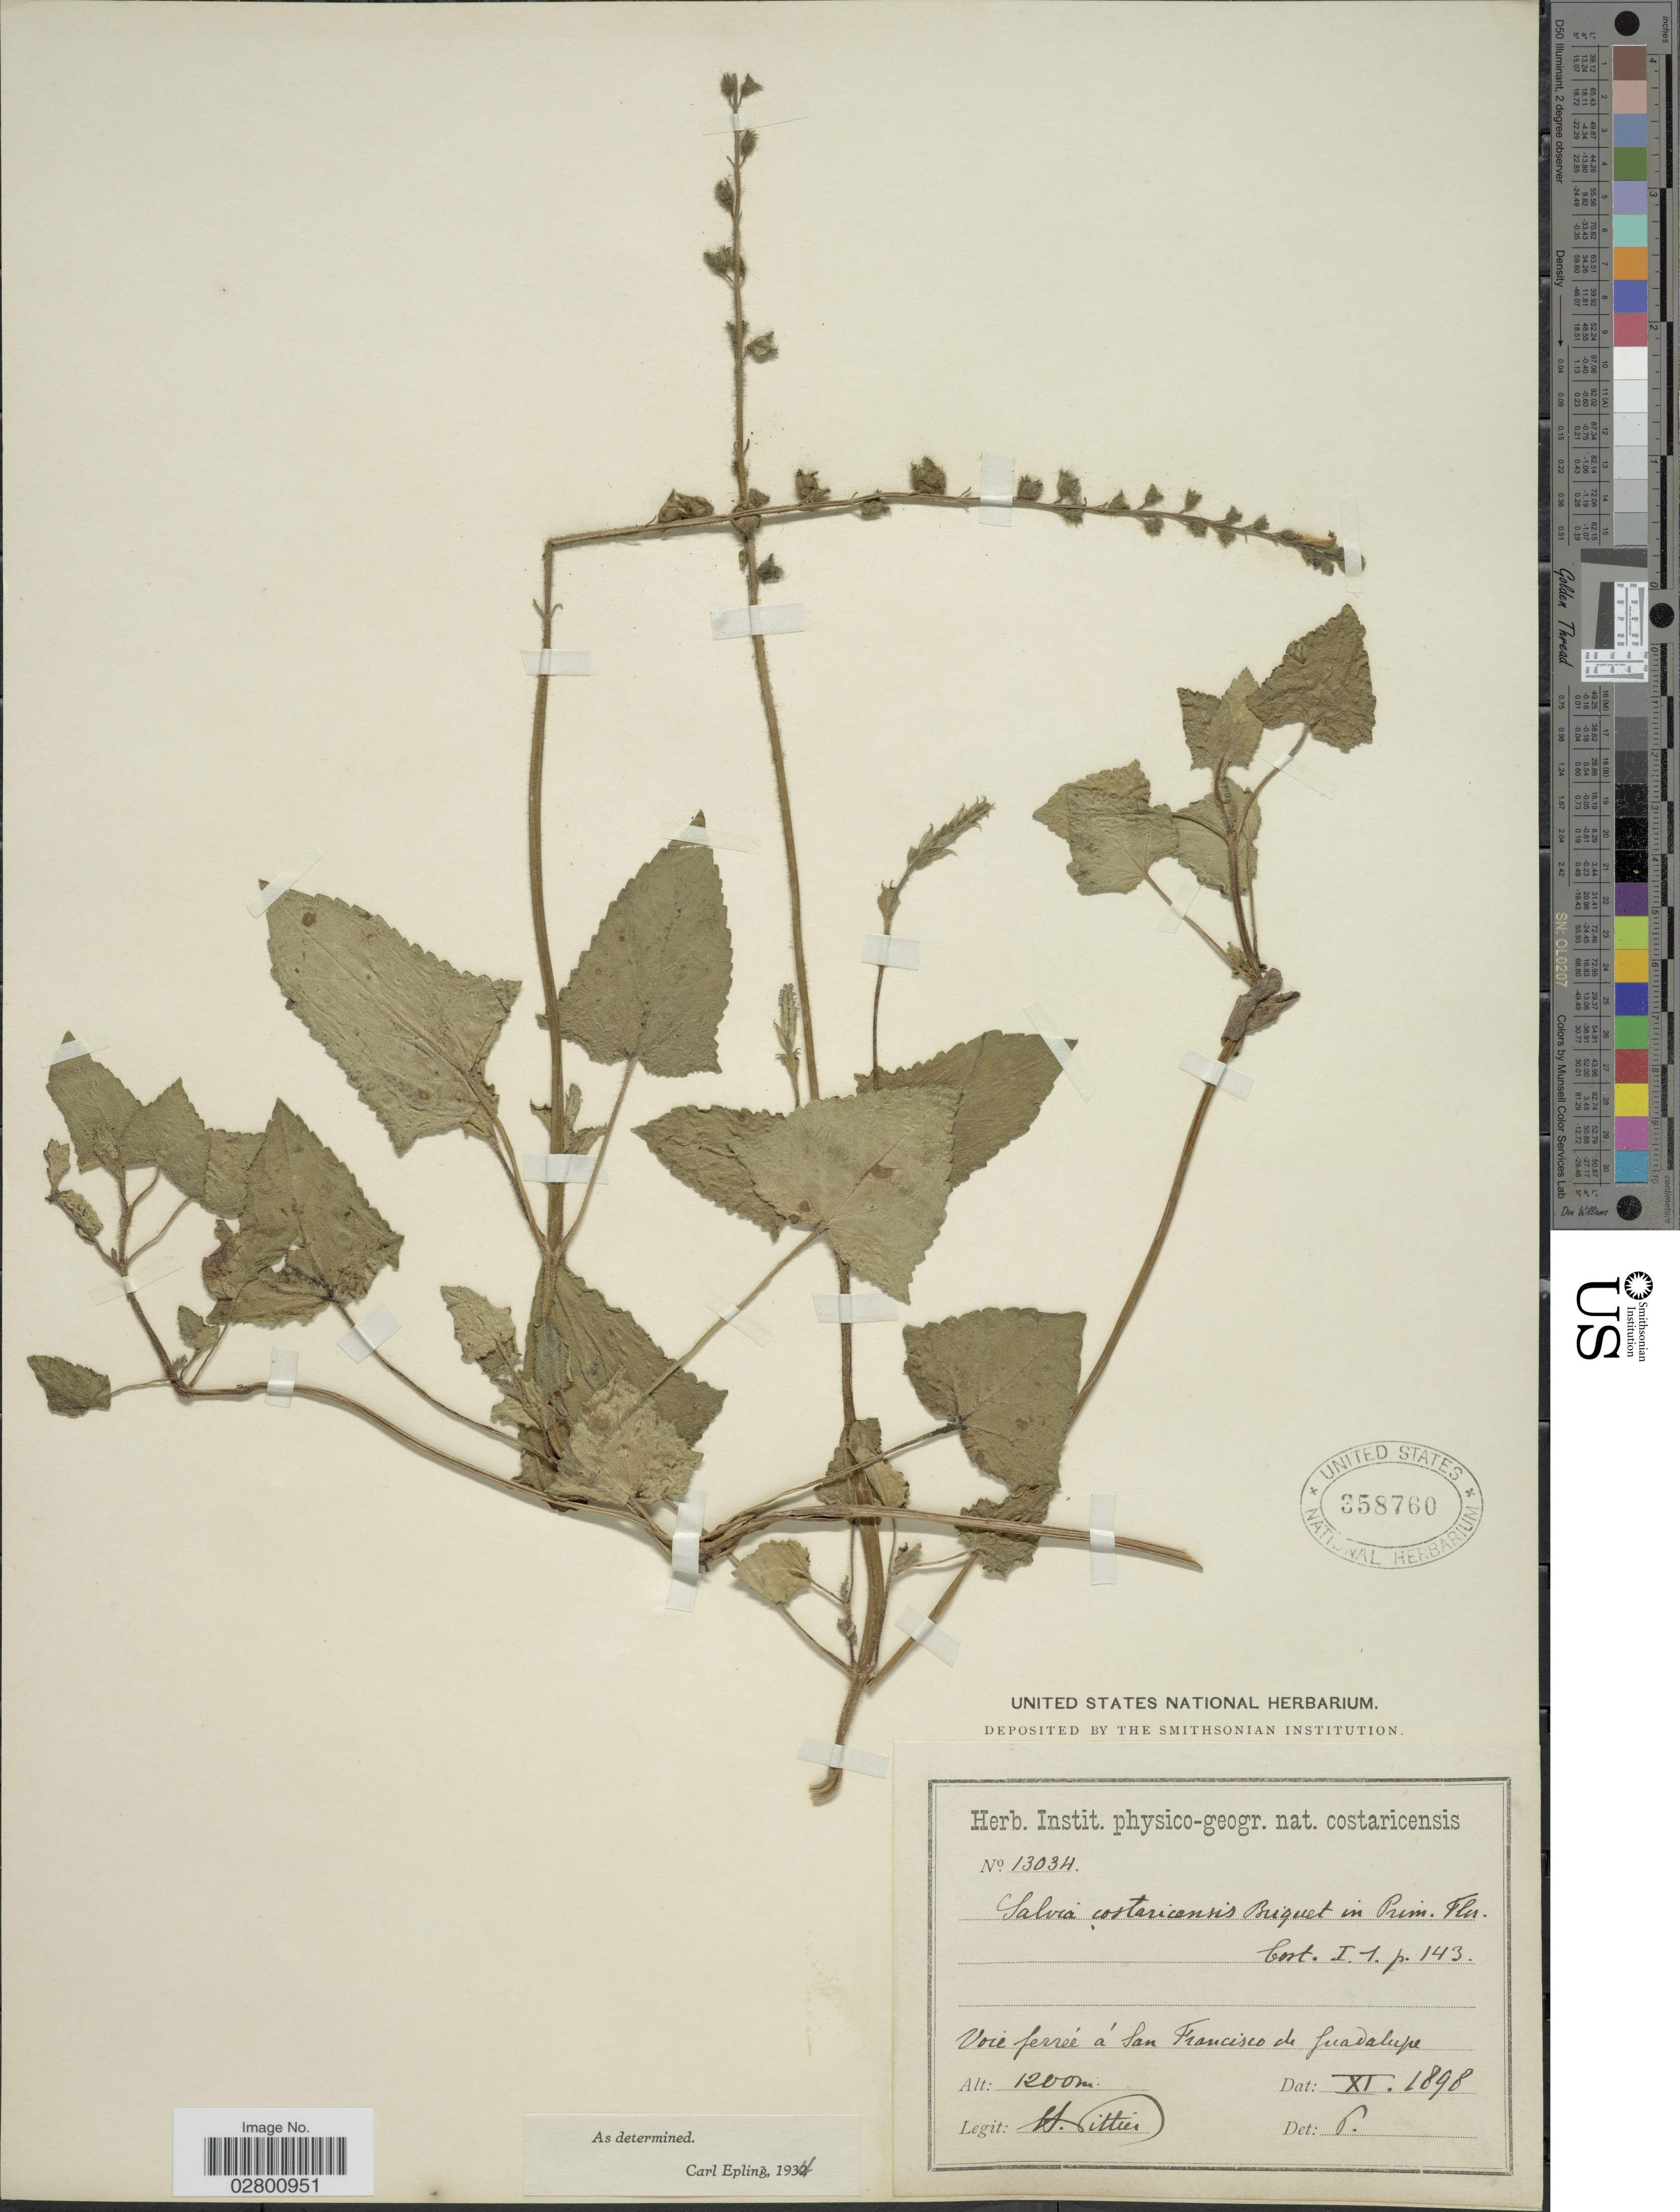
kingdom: Plantae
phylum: Tracheophyta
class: Magnoliopsida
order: Lamiales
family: Lamiaceae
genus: Salvia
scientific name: Salvia costaricensis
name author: Oerst.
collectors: H. F. Pittier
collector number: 13034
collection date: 1898-11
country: Costa Rica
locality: Voie ferrée á San Franscisco de Guadalupe.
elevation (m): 1200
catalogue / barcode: US 358760